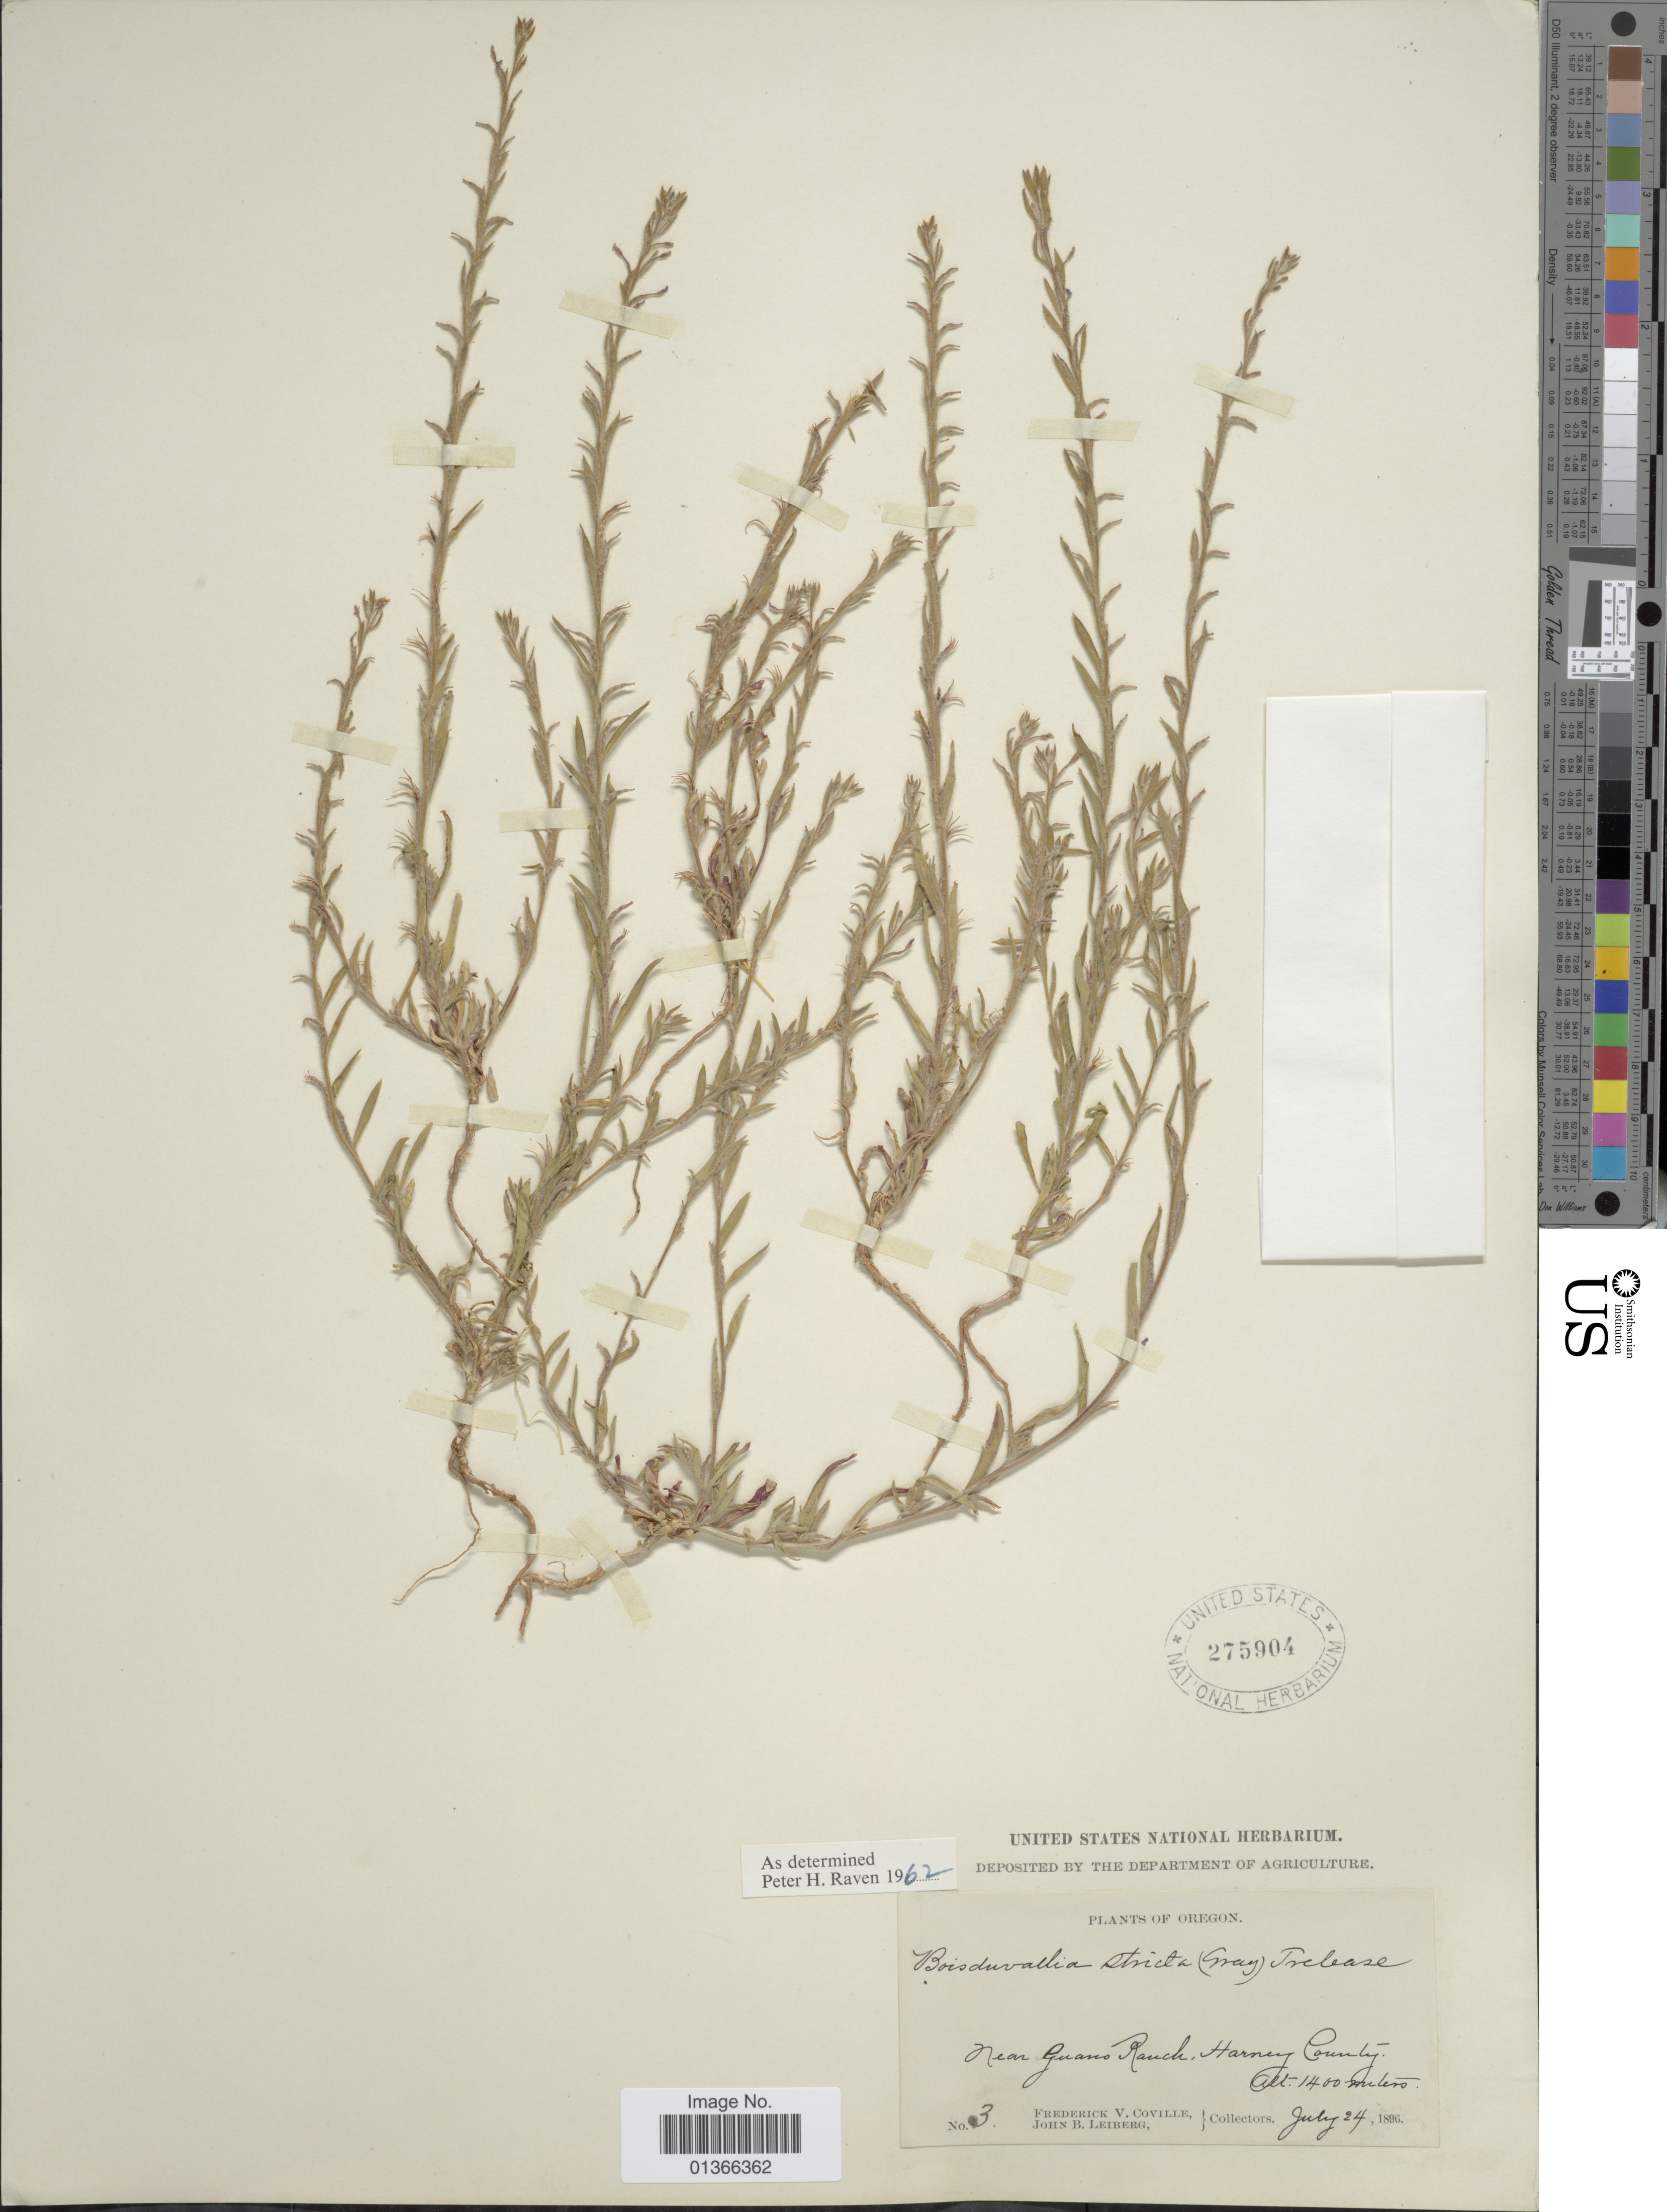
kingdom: Plantae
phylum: Tracheophyta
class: Magnoliopsida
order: Myrtales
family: Onagraceae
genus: Epilobium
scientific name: Epilobium torreyi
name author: (S. Watson) Hoch & P.H. Raven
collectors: F. V. Coville & J. B. Leiberg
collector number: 3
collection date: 1896-07-24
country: United States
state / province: Oregon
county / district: Harney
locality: Near Guans Ranch, Harney County.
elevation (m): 1400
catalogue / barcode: US 275904